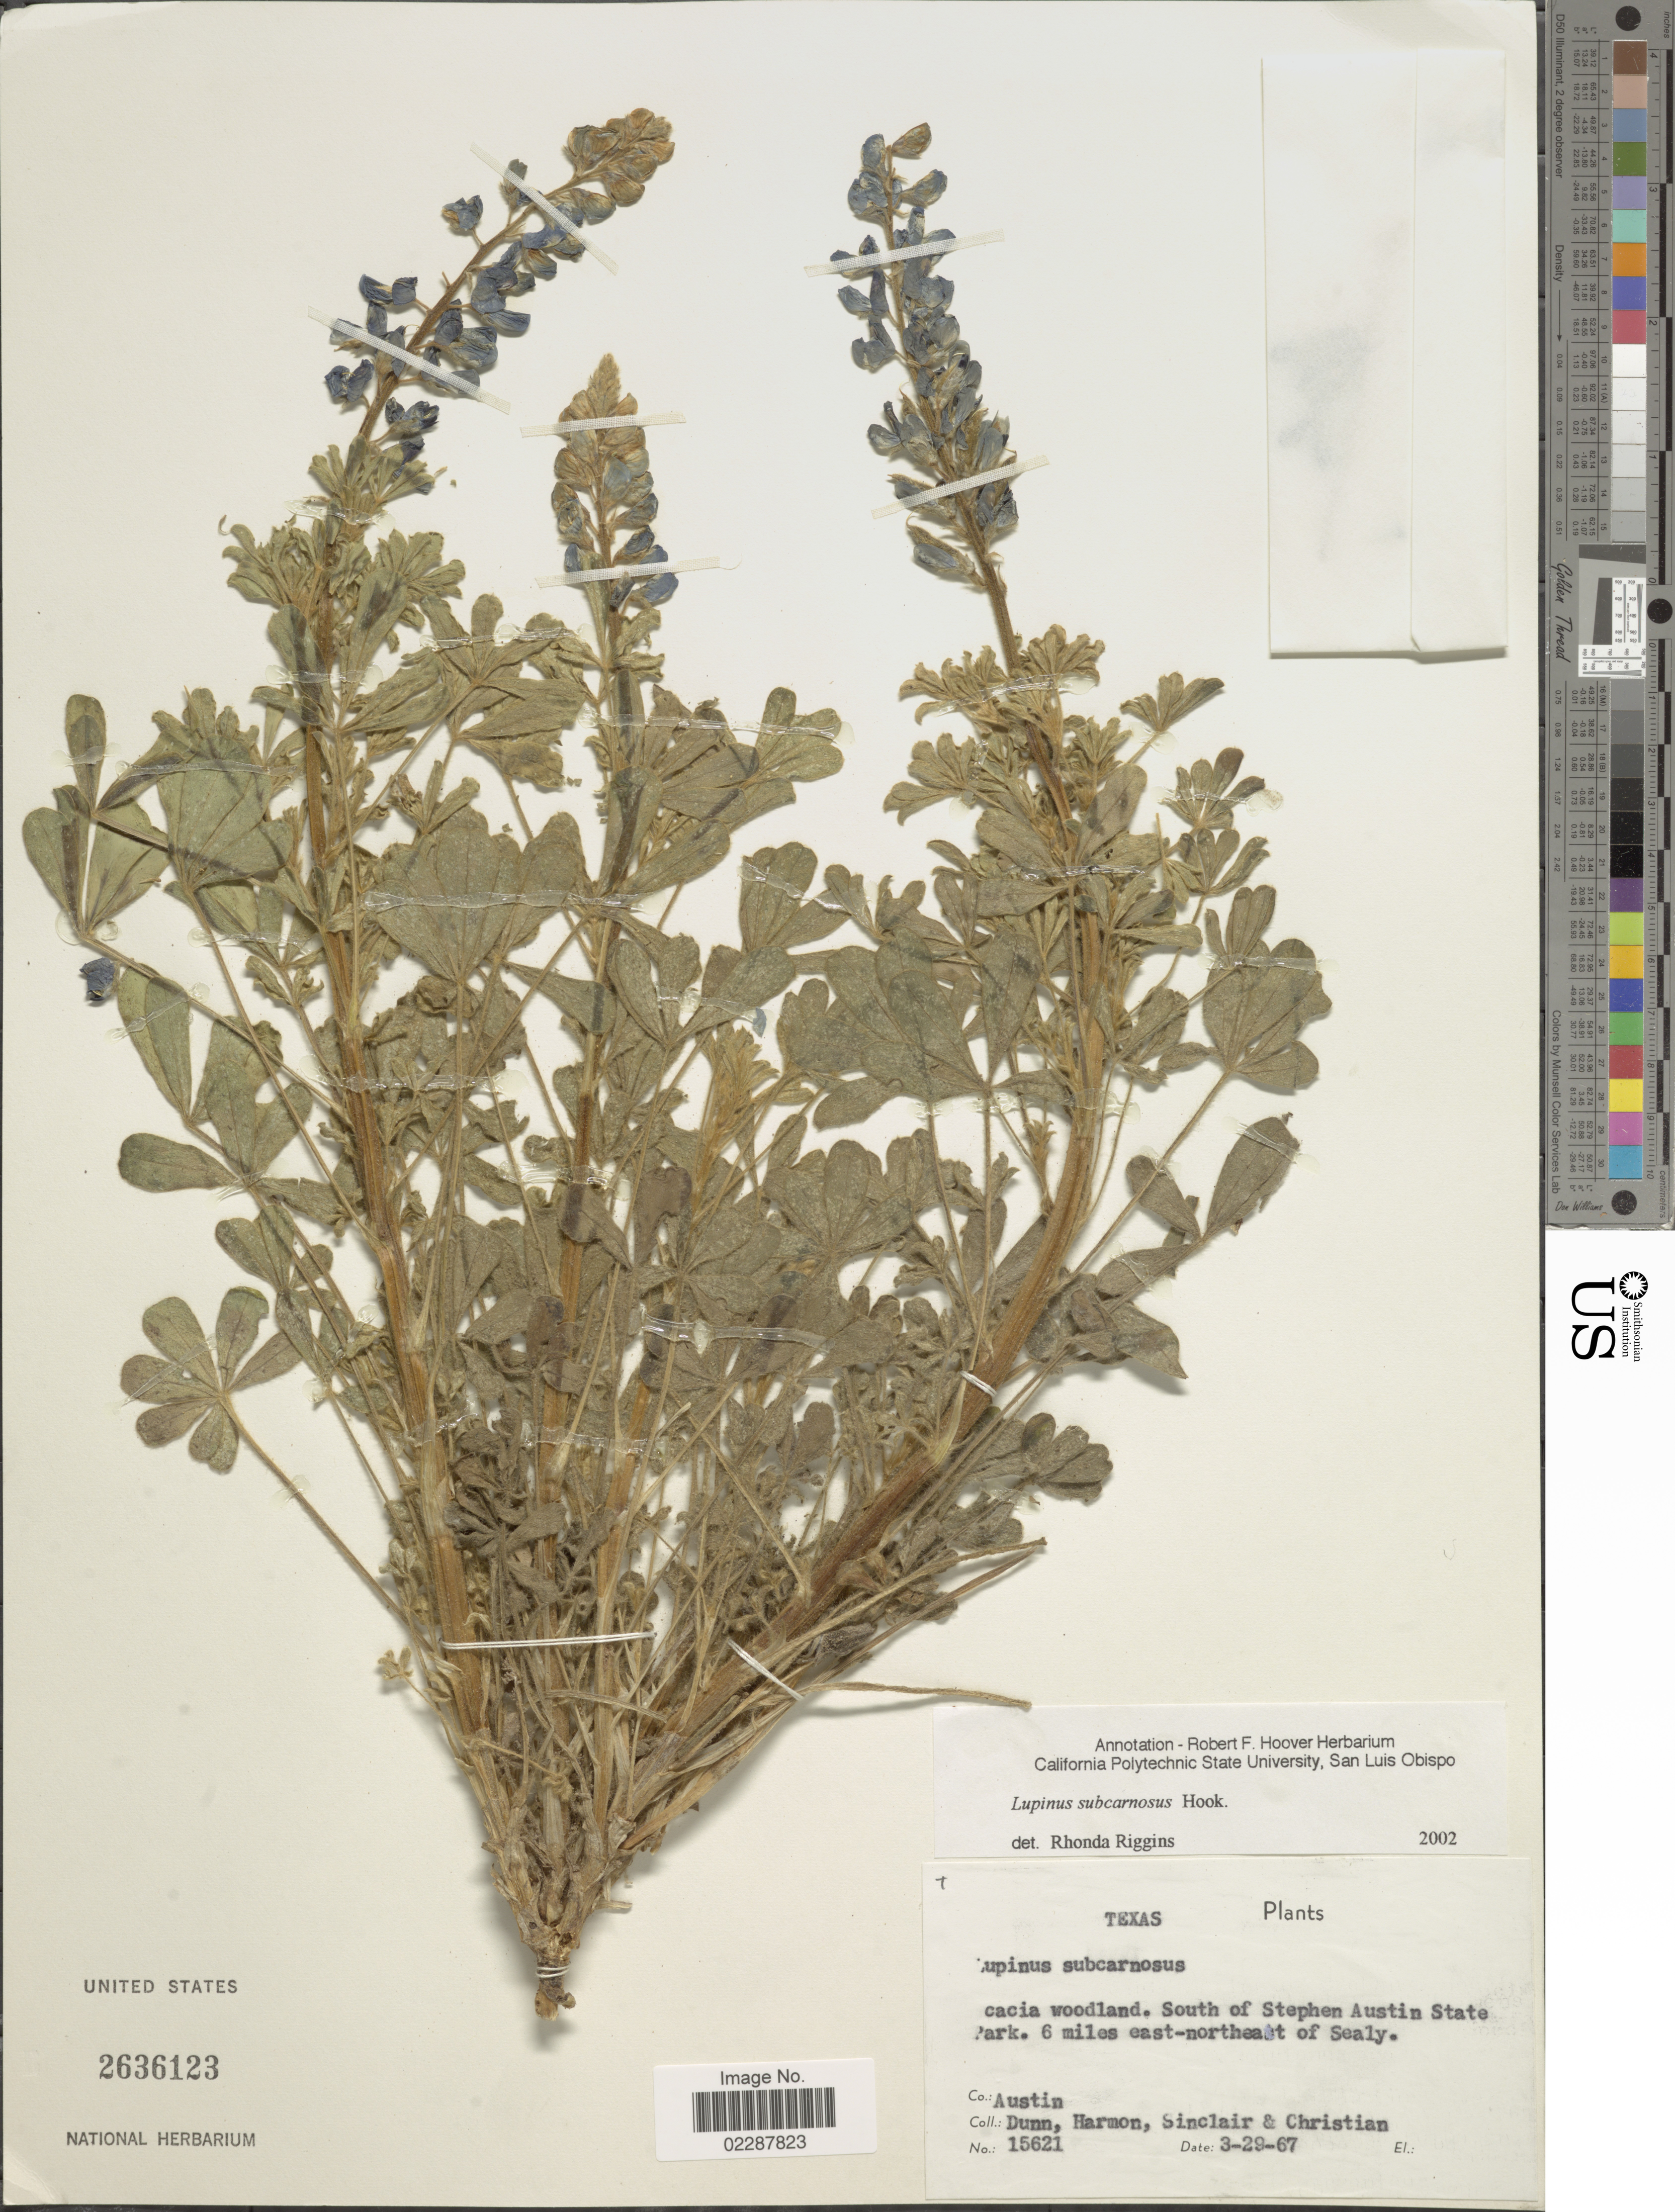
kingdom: Plantae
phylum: Tracheophyta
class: Magnoliopsida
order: Fabales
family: Fabaceae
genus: Lupinus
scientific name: Lupinus subcarnosus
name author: Hook.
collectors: Dunn, --, -. Harmon, -- Sinclair & Christian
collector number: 15621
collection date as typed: Transcribed d/m/y: 29/3/67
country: United States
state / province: Texas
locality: South of Stephen Austin State Park. 6 miles east-northeast of Sealy, Co. Austin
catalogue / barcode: US 2636123